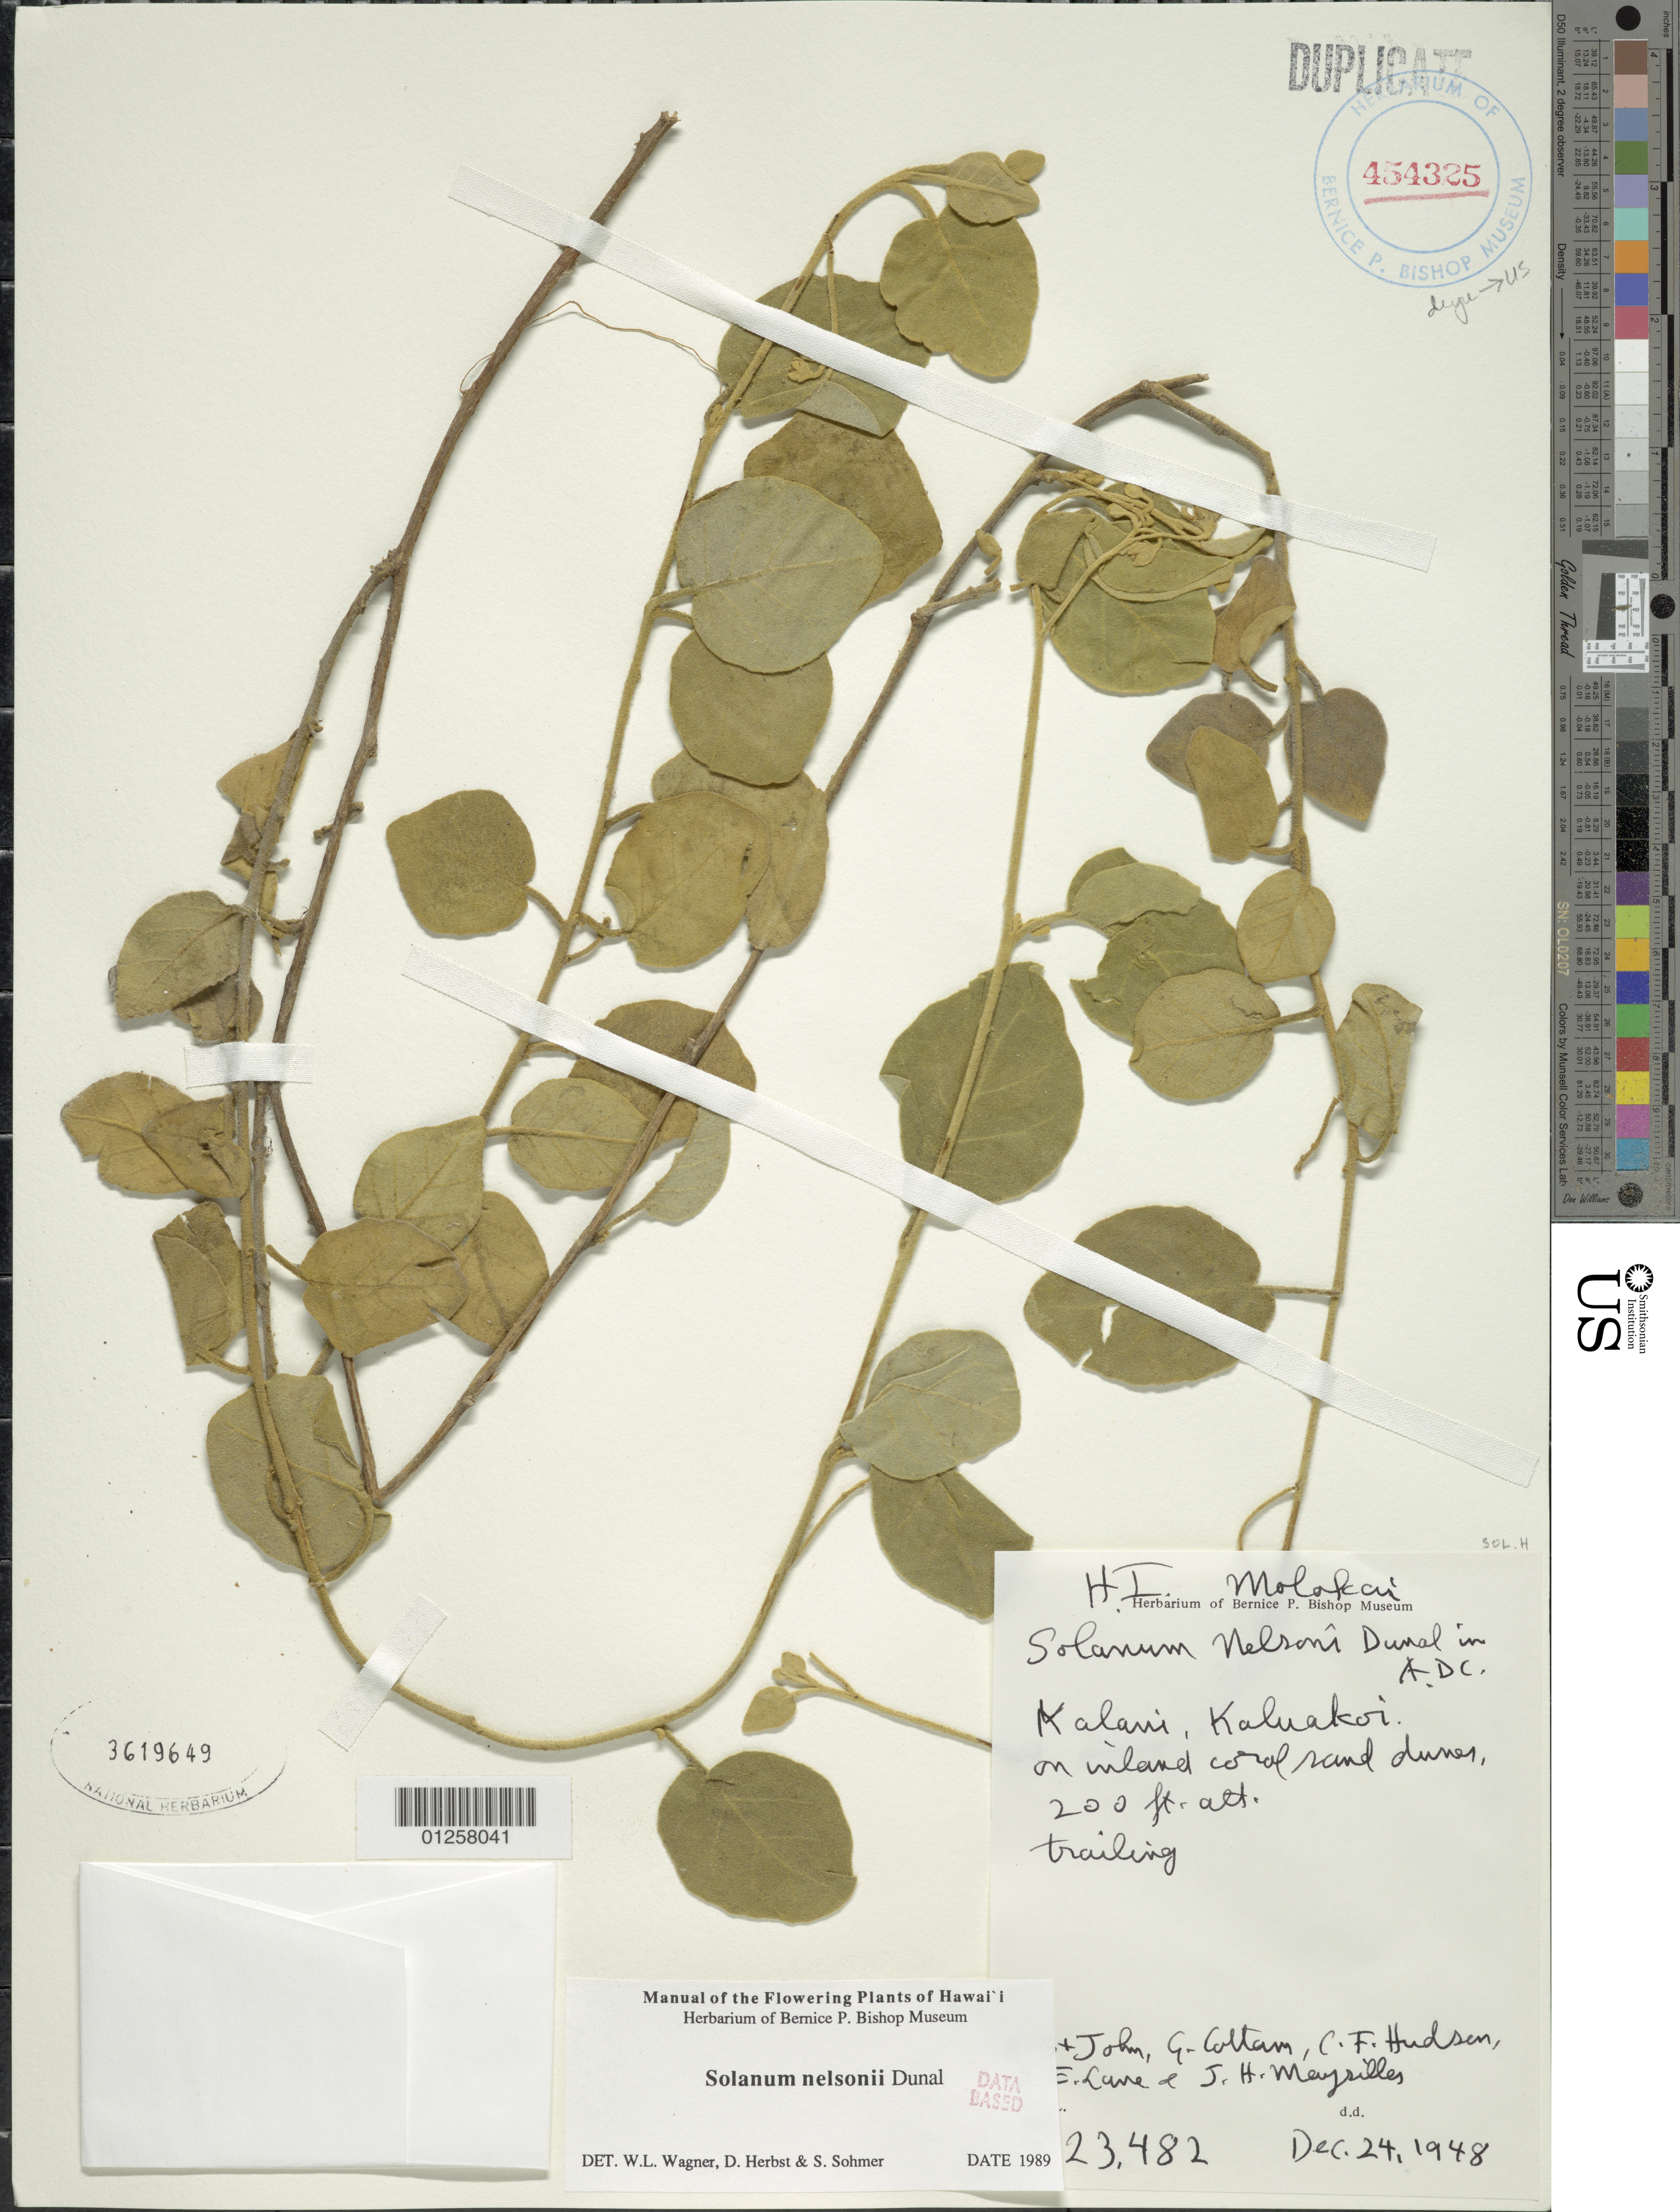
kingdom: Plantae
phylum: Tracheophyta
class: Magnoliopsida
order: Solanales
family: Solanaceae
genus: Solanum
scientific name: Solanum nelsonii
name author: Dunal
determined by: Knapp, S. D.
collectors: H. St. John et al.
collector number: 23482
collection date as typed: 24 Dec 1948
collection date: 1948-12-24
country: United States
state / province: Hawaii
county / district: Maui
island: Moloka'i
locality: Kalani, Kaluakoi.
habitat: On inland coral sand dunes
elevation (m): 61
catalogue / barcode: US 3619649